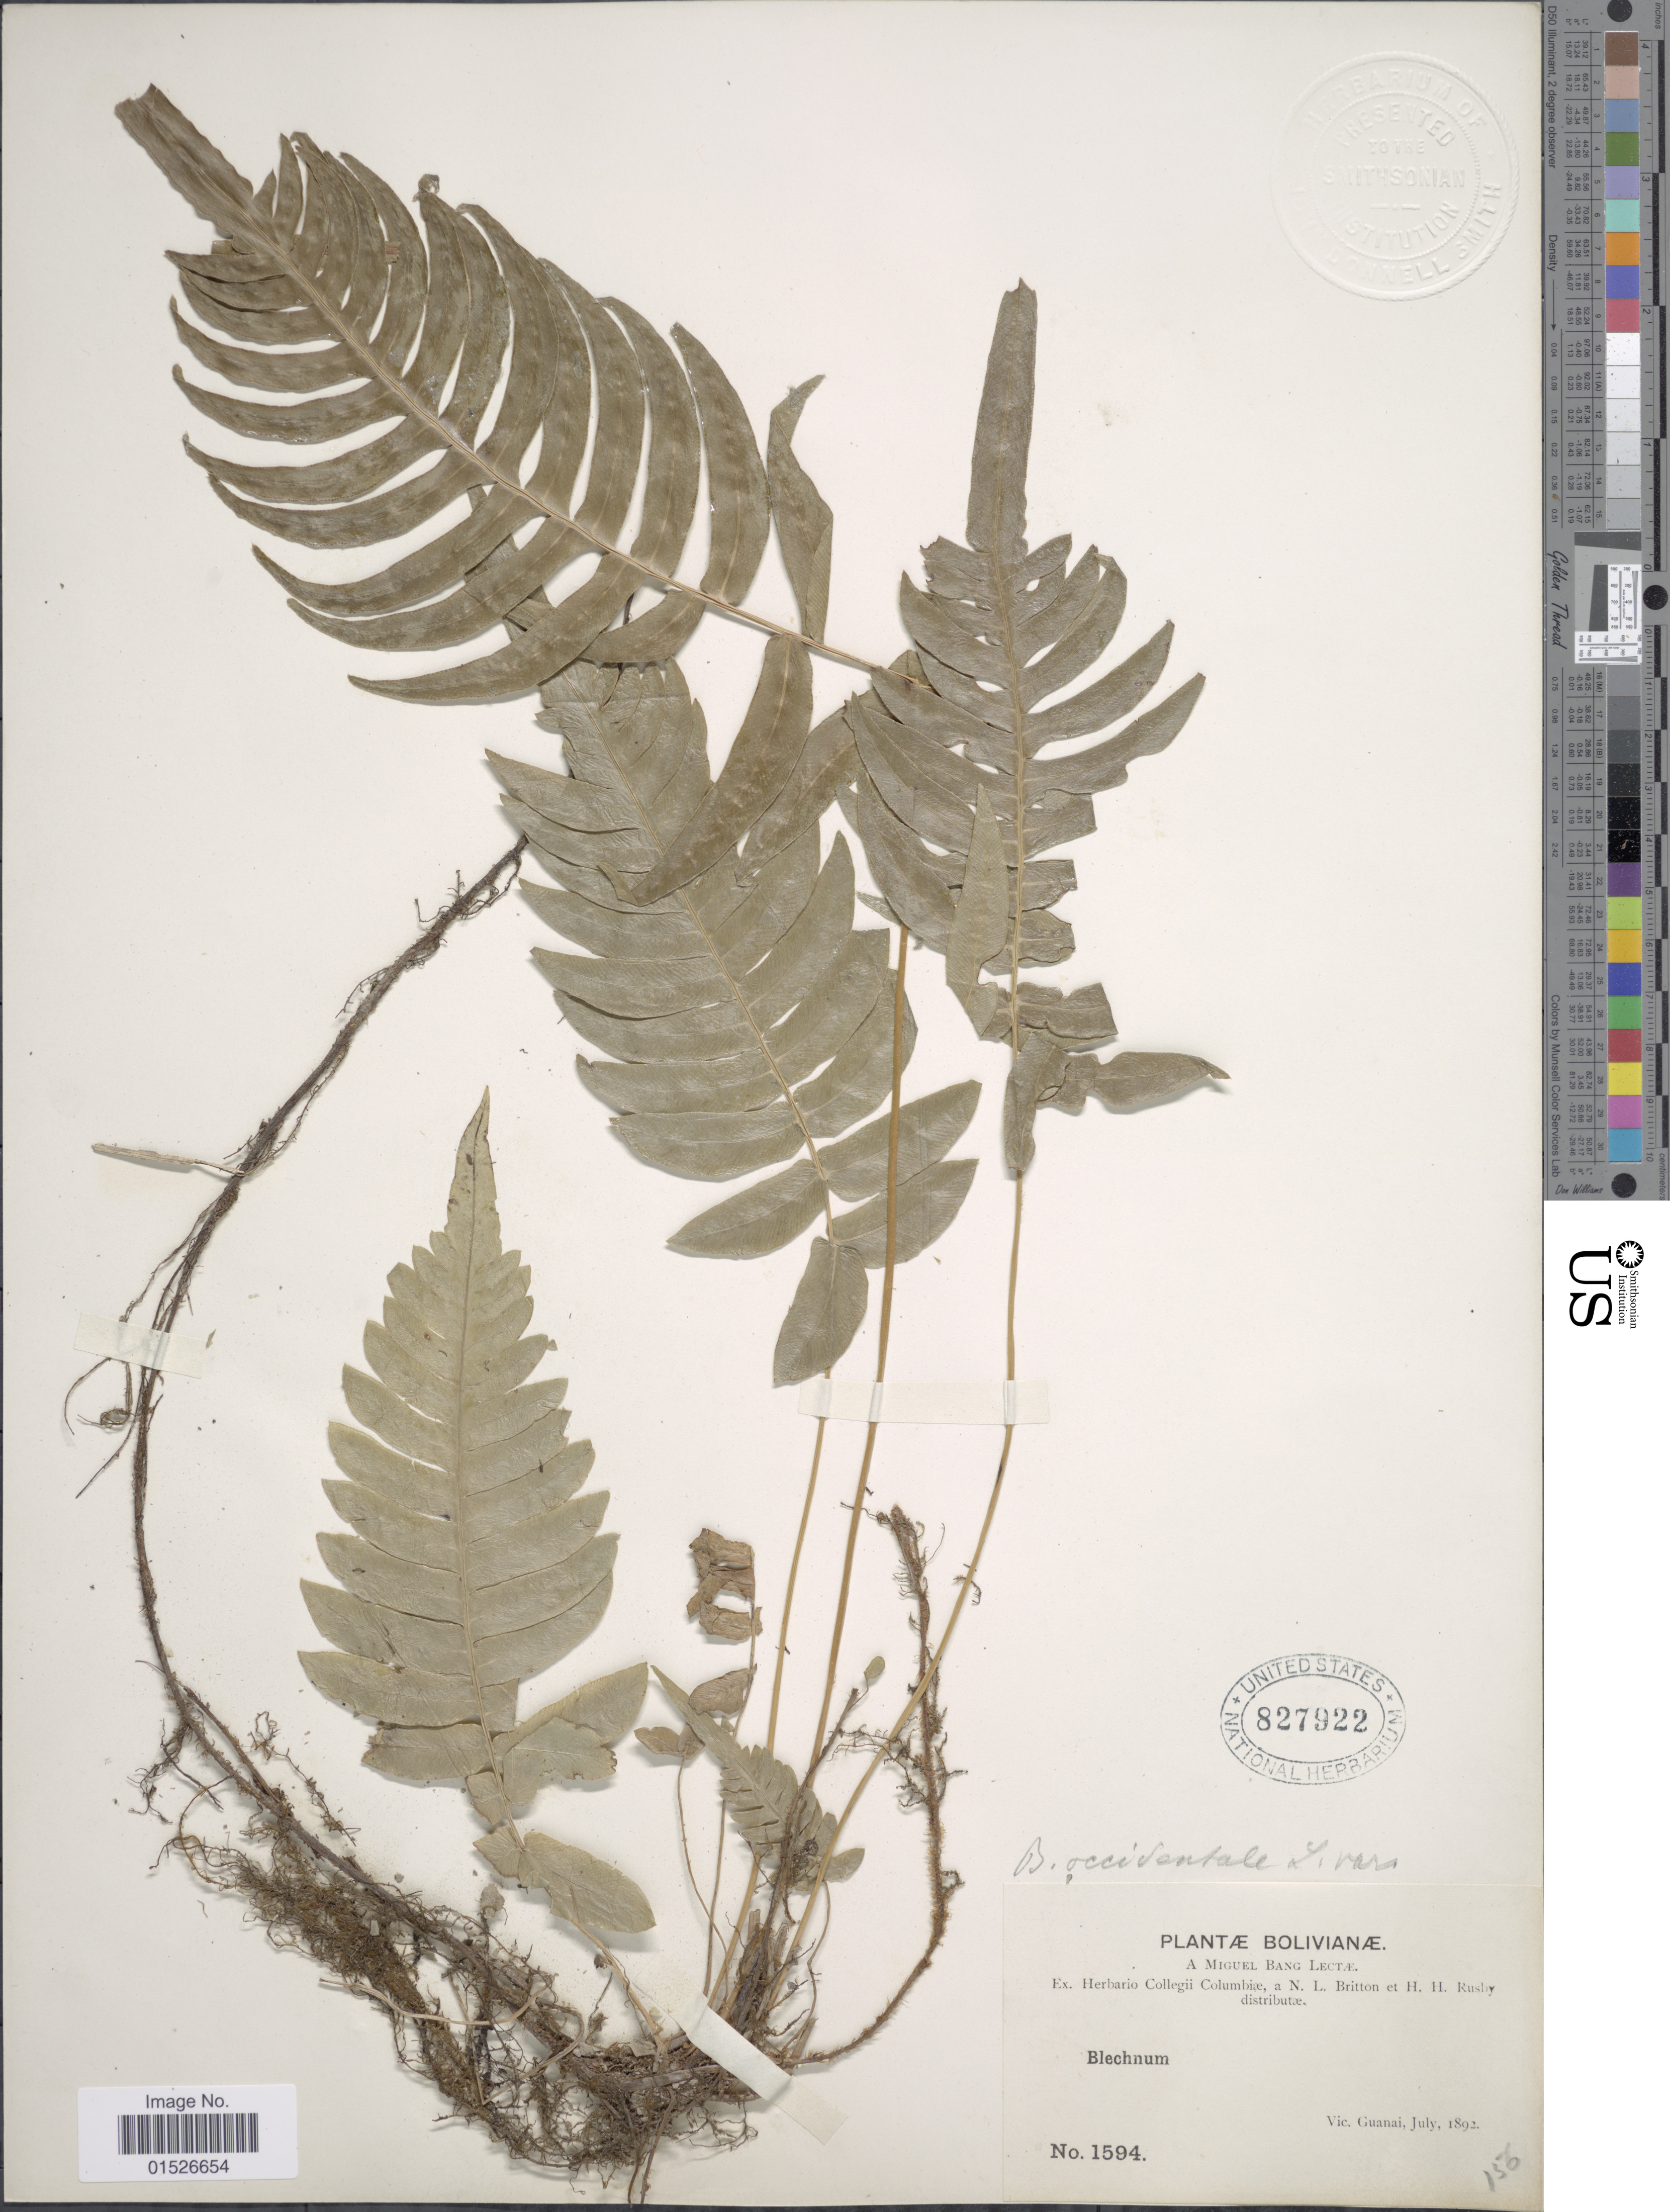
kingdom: Plantae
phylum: Tracheophyta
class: Polypodiopsida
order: Polypodiales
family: Blechnaceae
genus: Blechnum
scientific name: Blechnum occidentale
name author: L.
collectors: M. Bang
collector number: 1594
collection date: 1892-07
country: Bolivia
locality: Vic. Guanai.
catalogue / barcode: US 827922